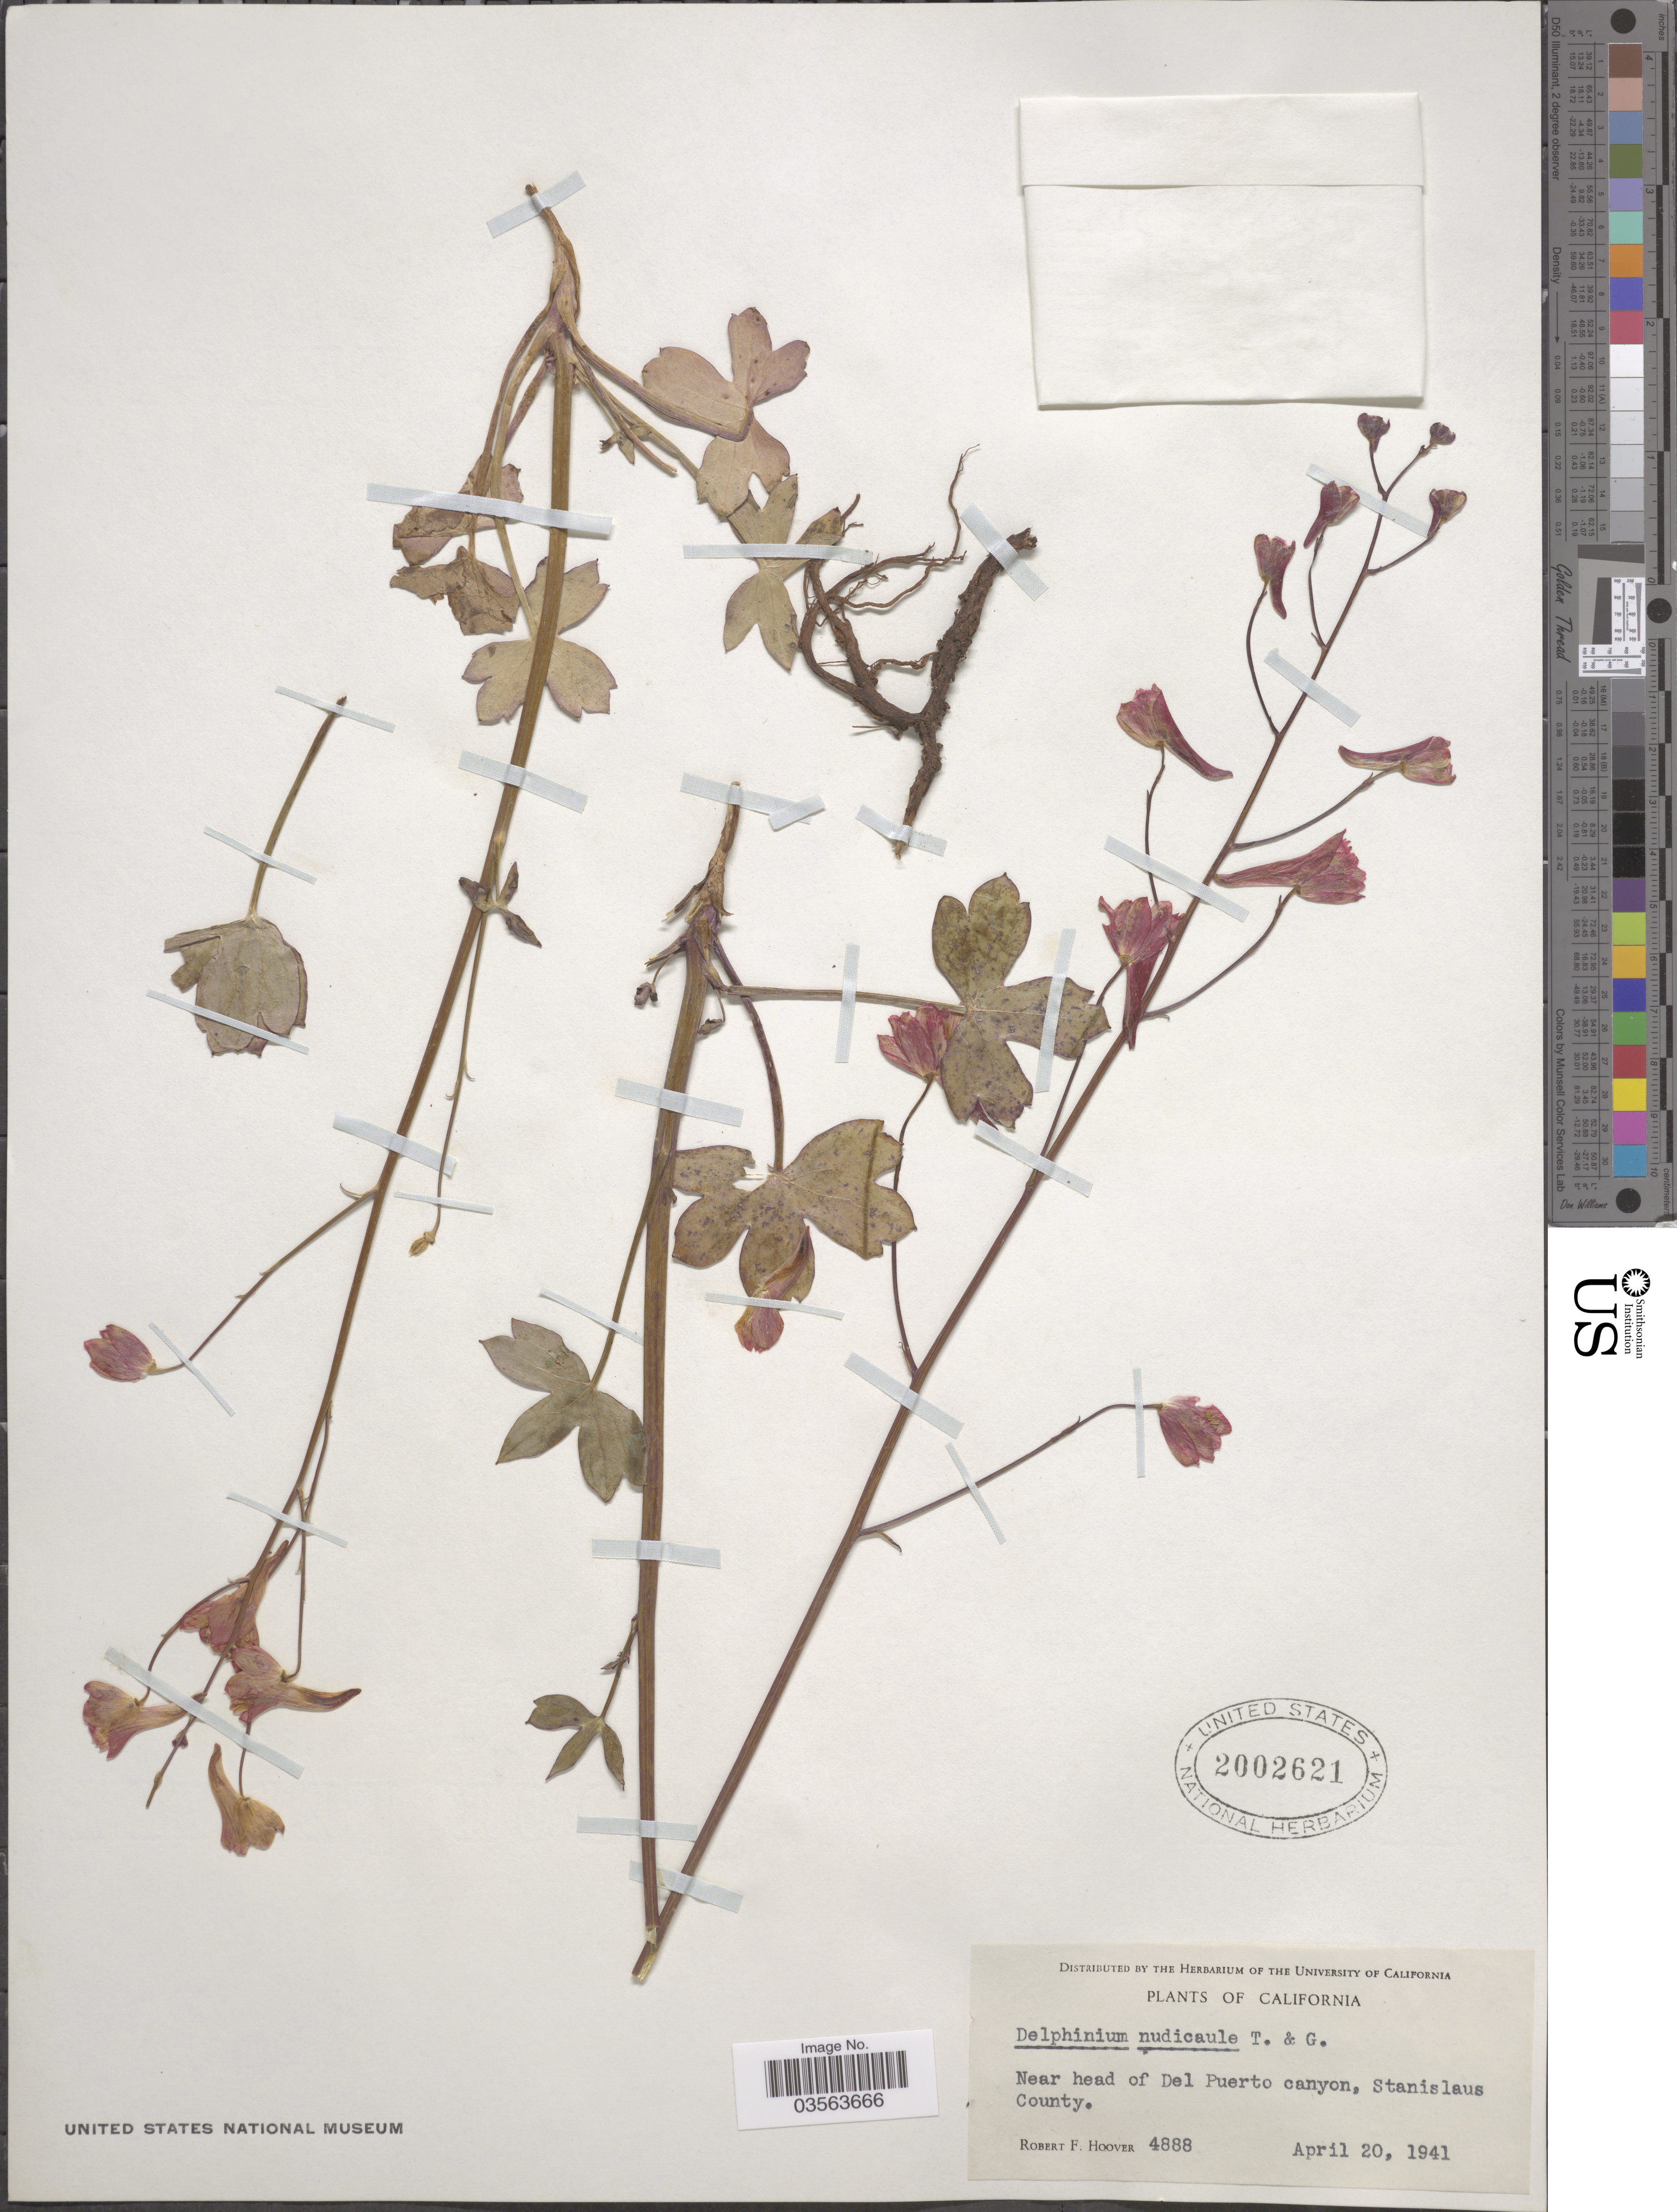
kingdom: Plantae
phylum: Tracheophyta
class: Magnoliopsida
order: Ranunculales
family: Ranunculaceae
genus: Delphinium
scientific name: Delphinium nudicaule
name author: Torr. & A. Gray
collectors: R. F. Hoover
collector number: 4888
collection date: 1941-04-20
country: United States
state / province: California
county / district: Stanislaus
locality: Near head of Del Puerto canyon, Stanislaus County.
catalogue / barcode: US 2002621